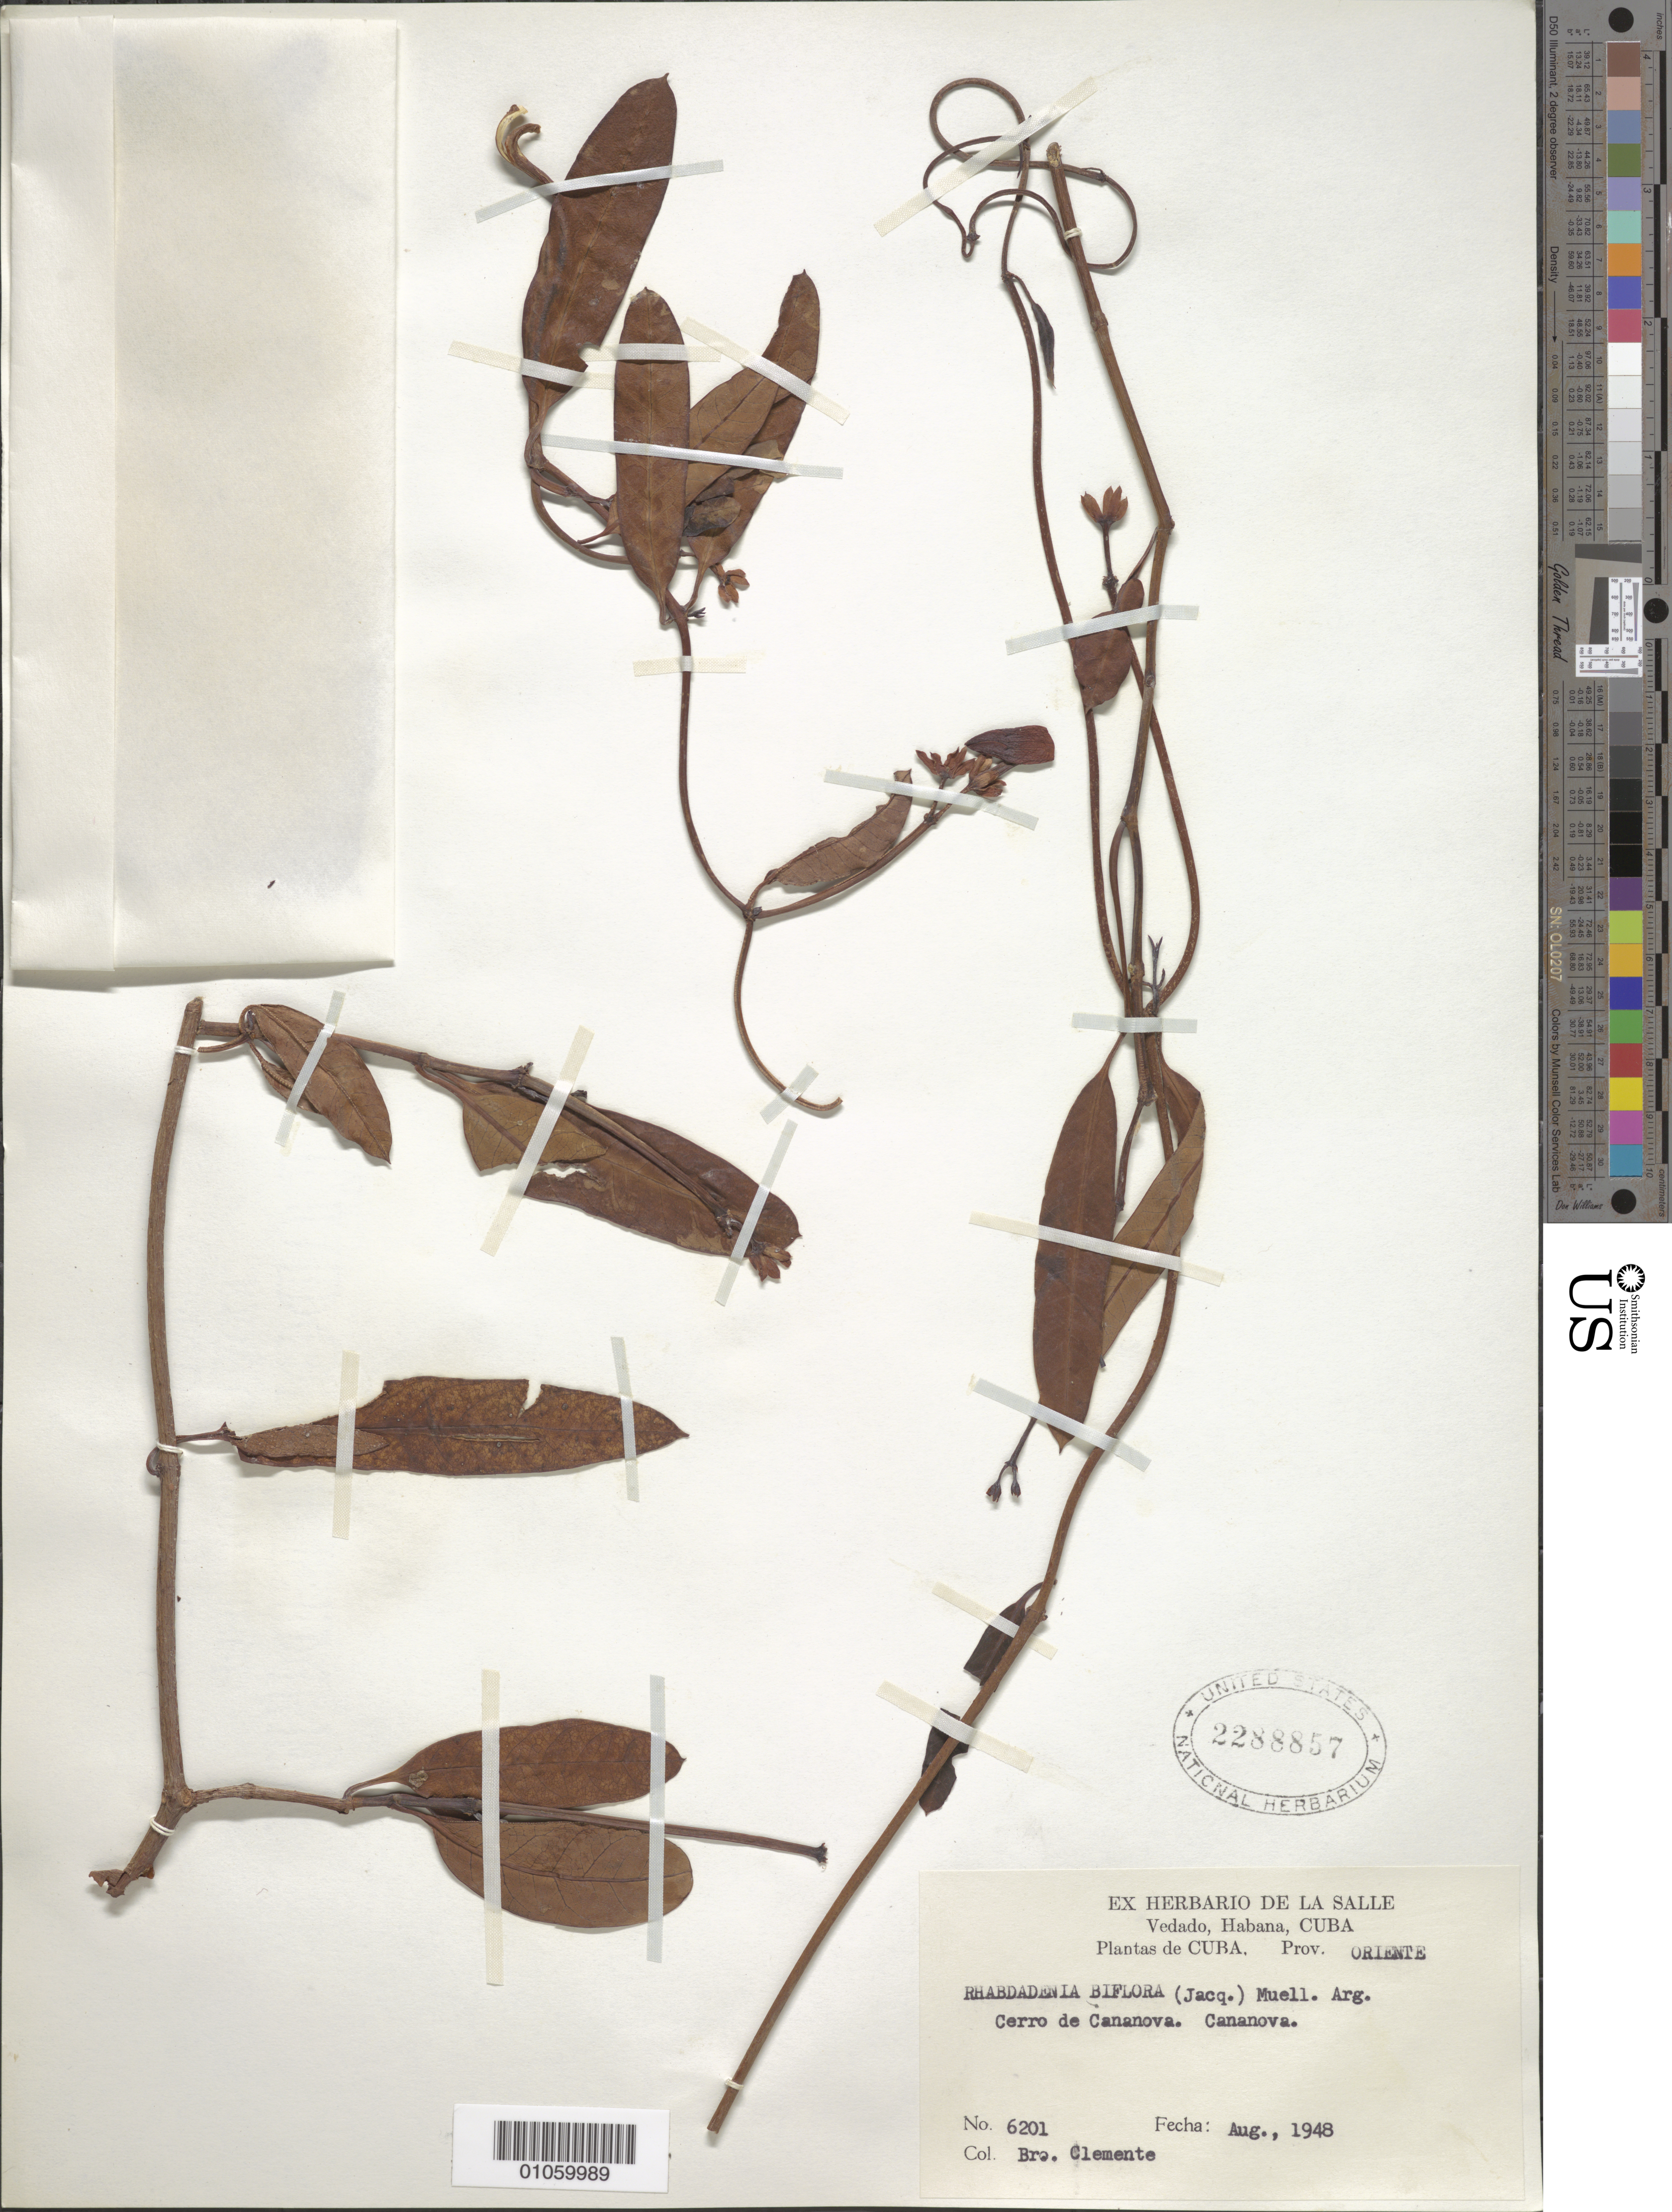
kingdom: Plantae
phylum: Tracheophyta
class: Magnoliopsida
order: Gentianales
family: Apocynaceae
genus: Rhabdadenia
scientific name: Rhabdadenia biflora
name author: (Jacq.) Müll. Arg.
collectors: Bro. Clemente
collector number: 6201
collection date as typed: Aug 1948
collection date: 1948-08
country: Cuba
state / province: Oriente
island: Cuba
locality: Cerro de Cananova Cananova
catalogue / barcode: US 2288857